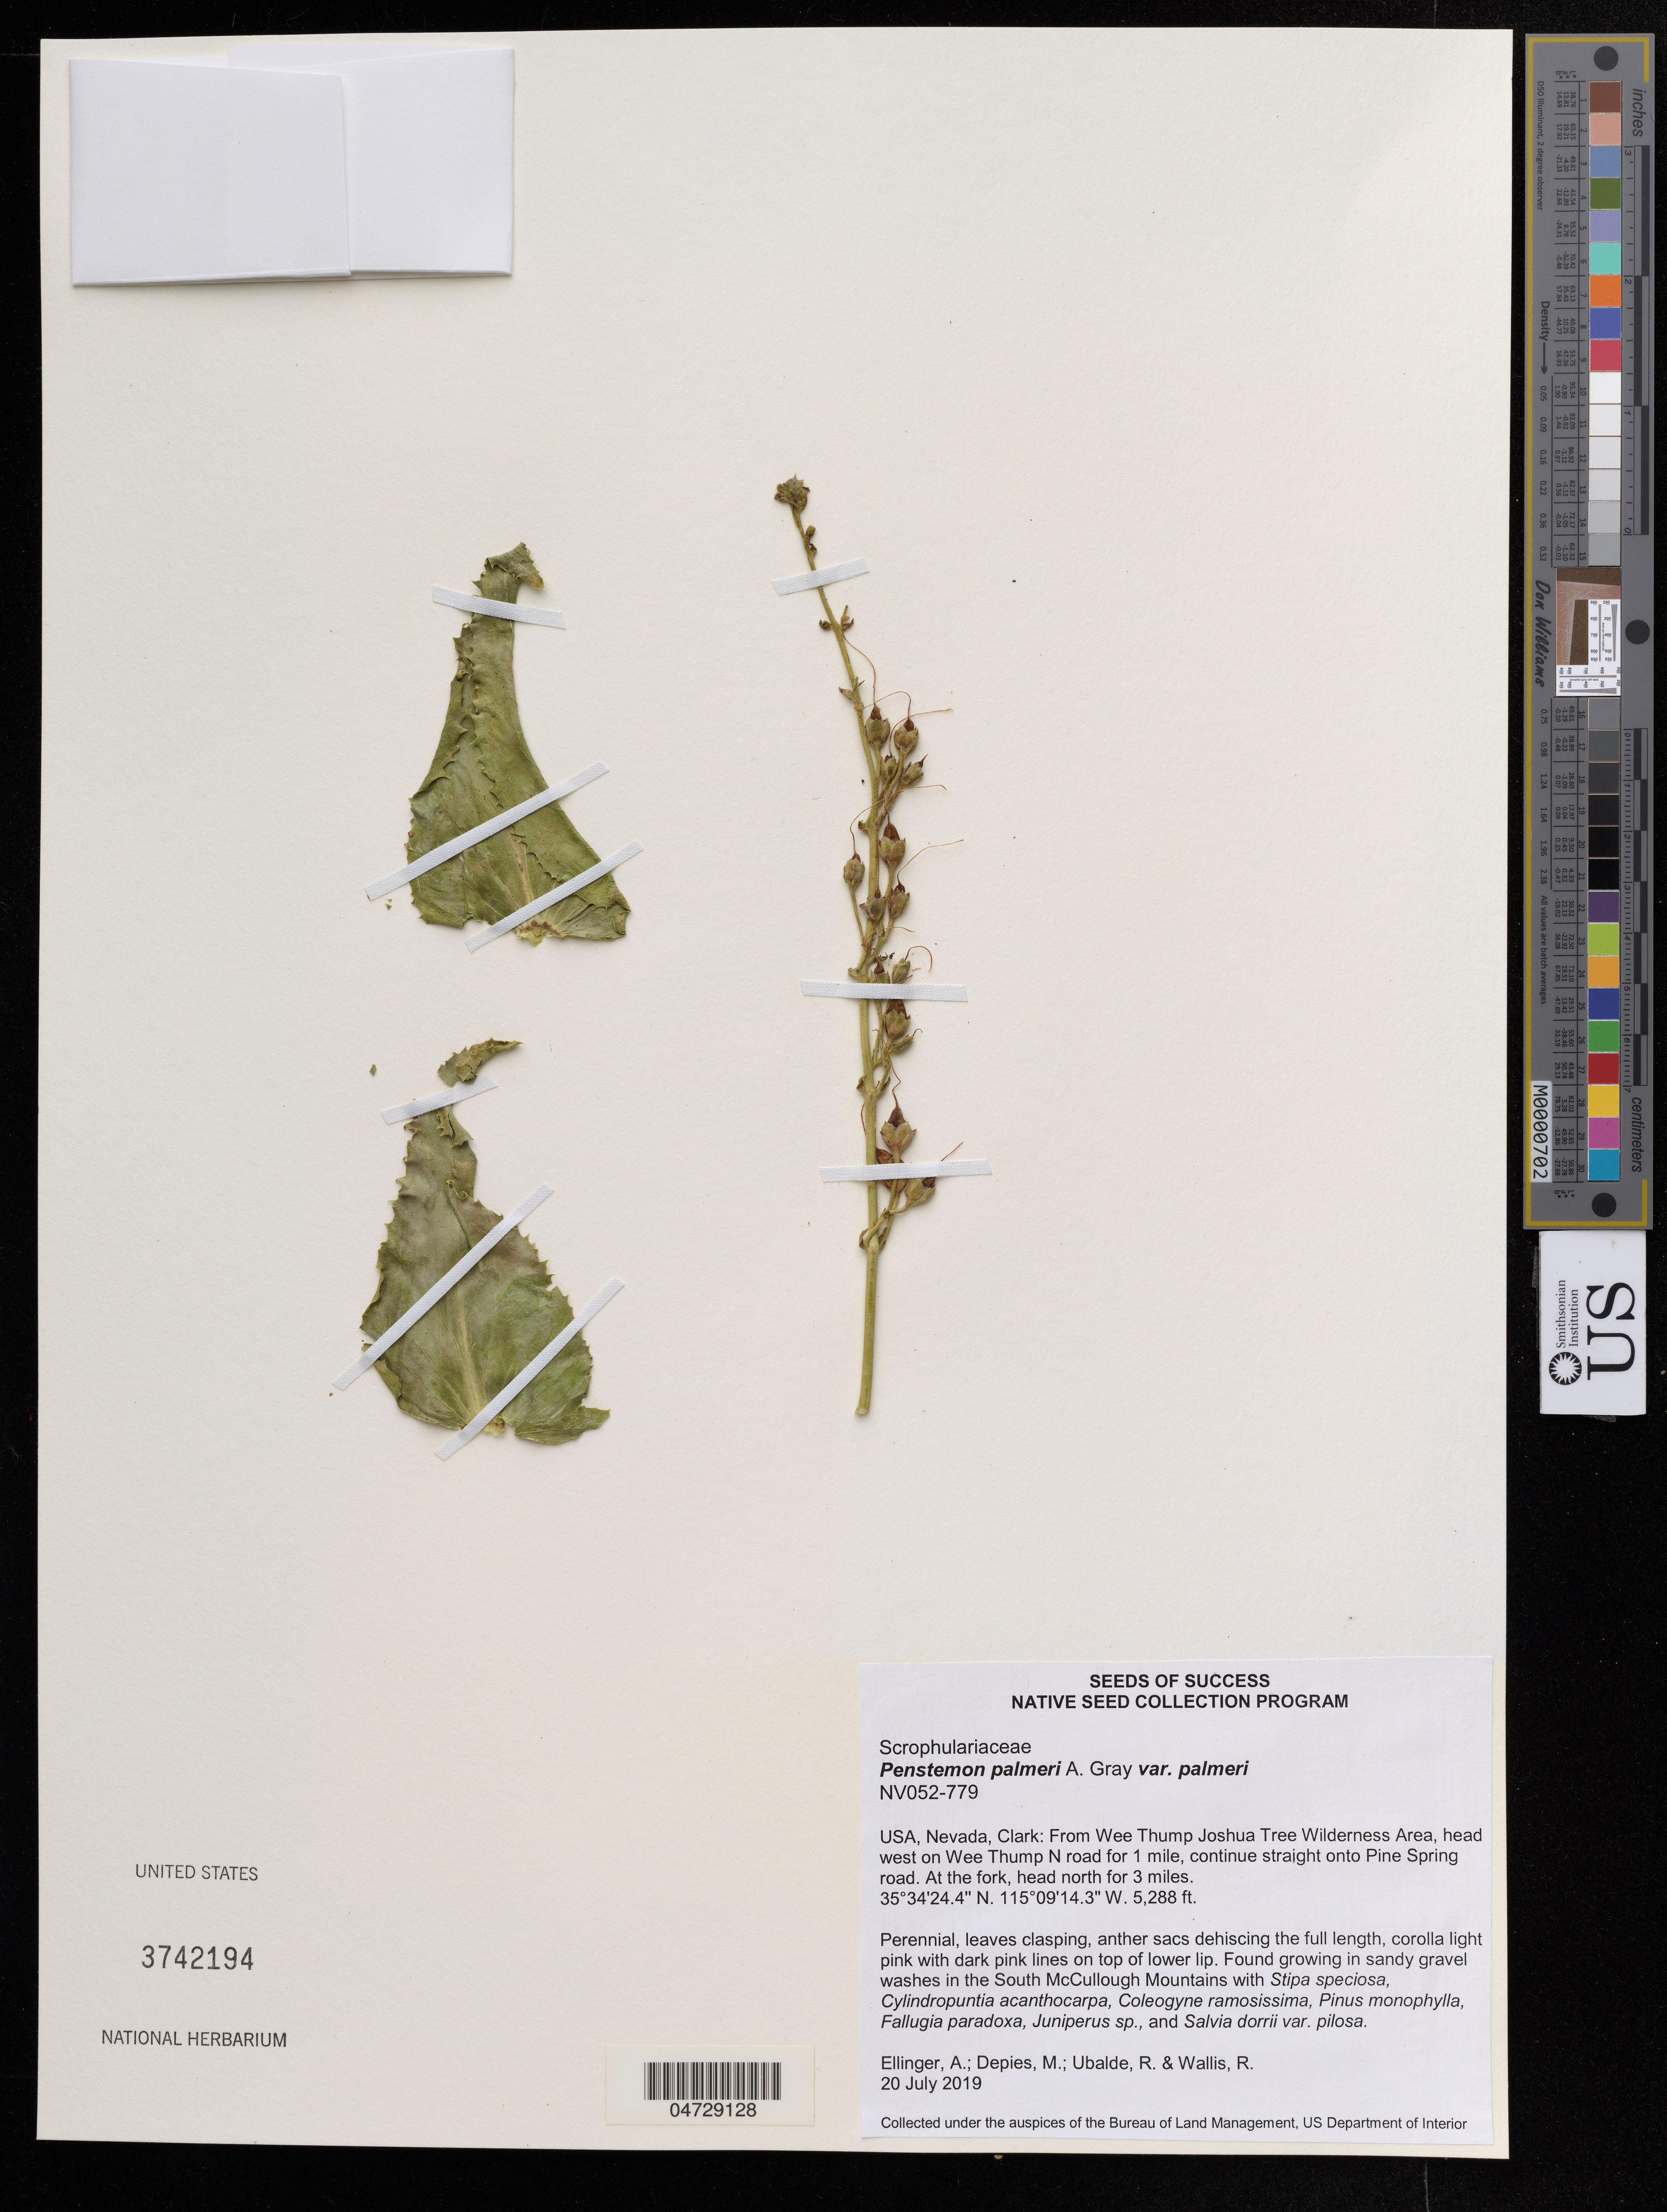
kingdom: Plantae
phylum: Tracheophyta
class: Magnoliopsida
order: Lamiales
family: Plantaginaceae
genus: Penstemon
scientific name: Penstemon palmeri var. palmeri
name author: A. Gray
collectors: A. Ellinger, M. Depies & R. Ubalde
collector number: NV052-779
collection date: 2019-07-20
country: United States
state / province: Nevada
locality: Clark: From Wee Thump Joshua Tree Wilderness Area, head west on Wee Thump N road for 1 mile, continue straight onto Pine Spring road. At the fork, head north for 3 miles.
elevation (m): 1612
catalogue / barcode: US 3742194